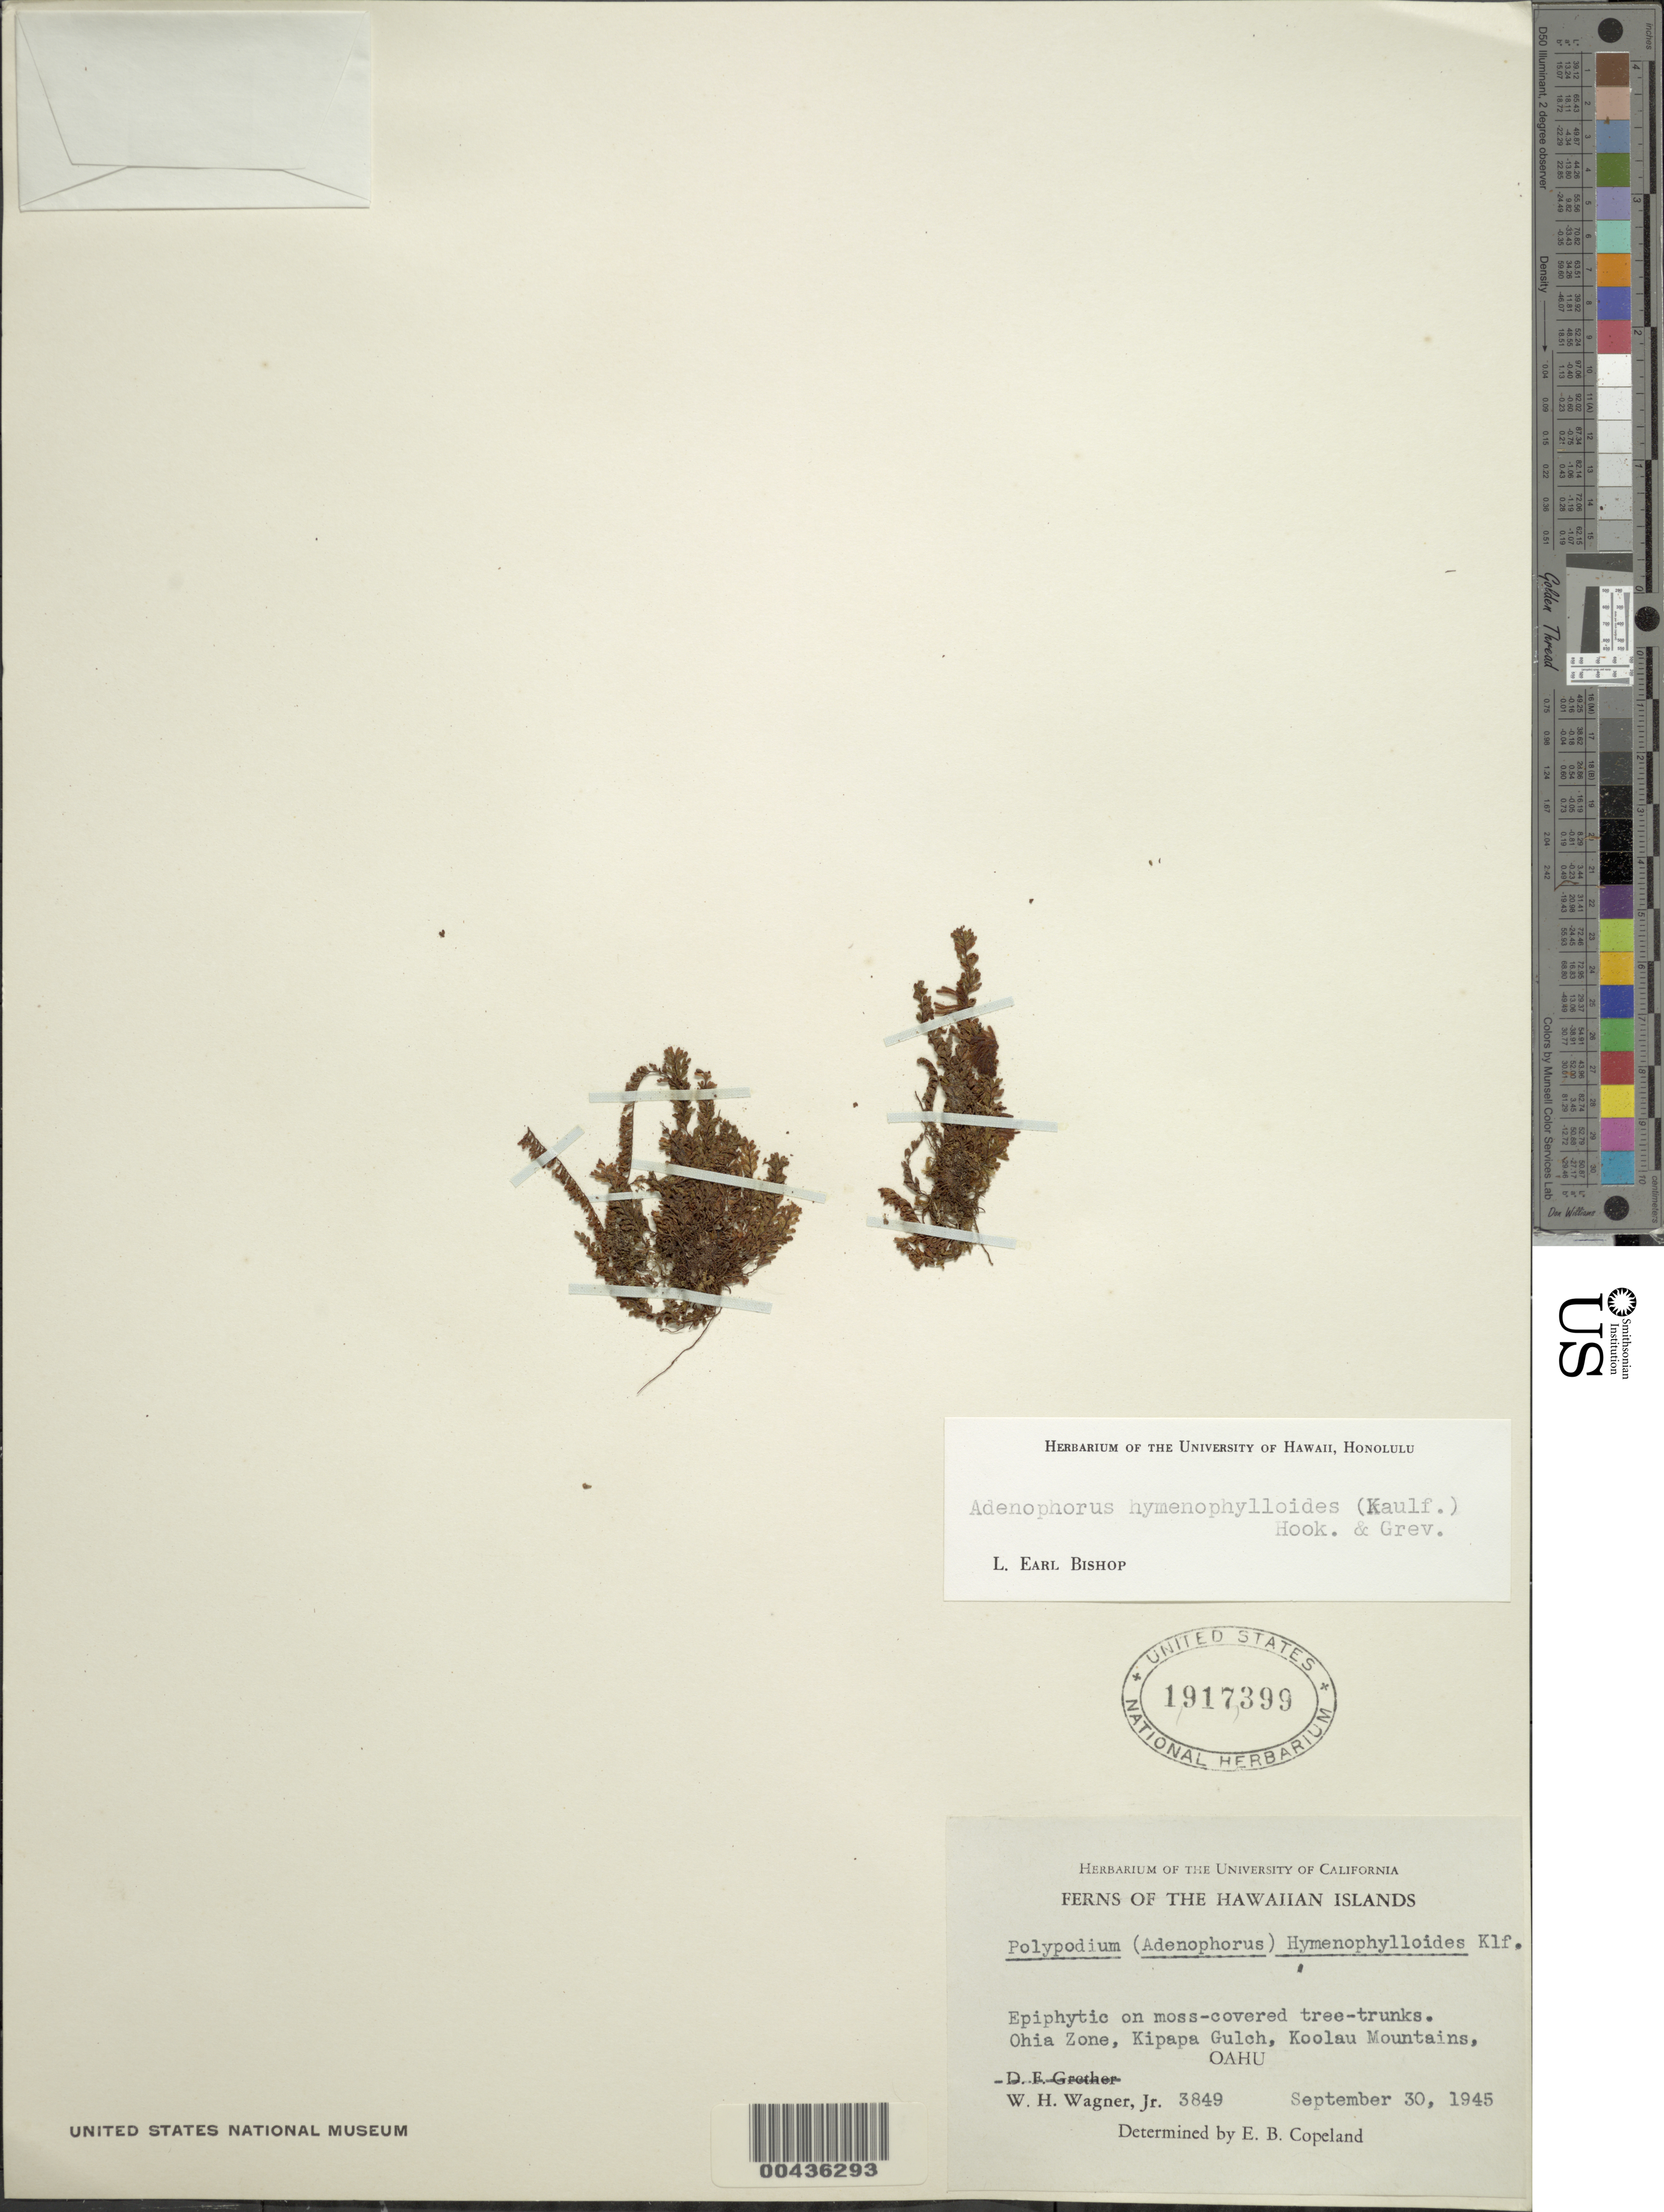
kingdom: Plantae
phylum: Tracheophyta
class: Polypodiopsida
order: Polypodiales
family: Polypodiaceae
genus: Adenophorus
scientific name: Adenophorus hymenophylloides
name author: (Kaulf.) Hook. & Grev.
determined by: Bishop, L. E.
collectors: W. H. Wagner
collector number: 3849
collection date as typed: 30 Sep 1945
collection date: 1945-09-30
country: United States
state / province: Hawaii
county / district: Honolulu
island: Oahu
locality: Ohia Zone, Kipapa Gulch, Koolau Mountains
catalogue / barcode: US 1917399